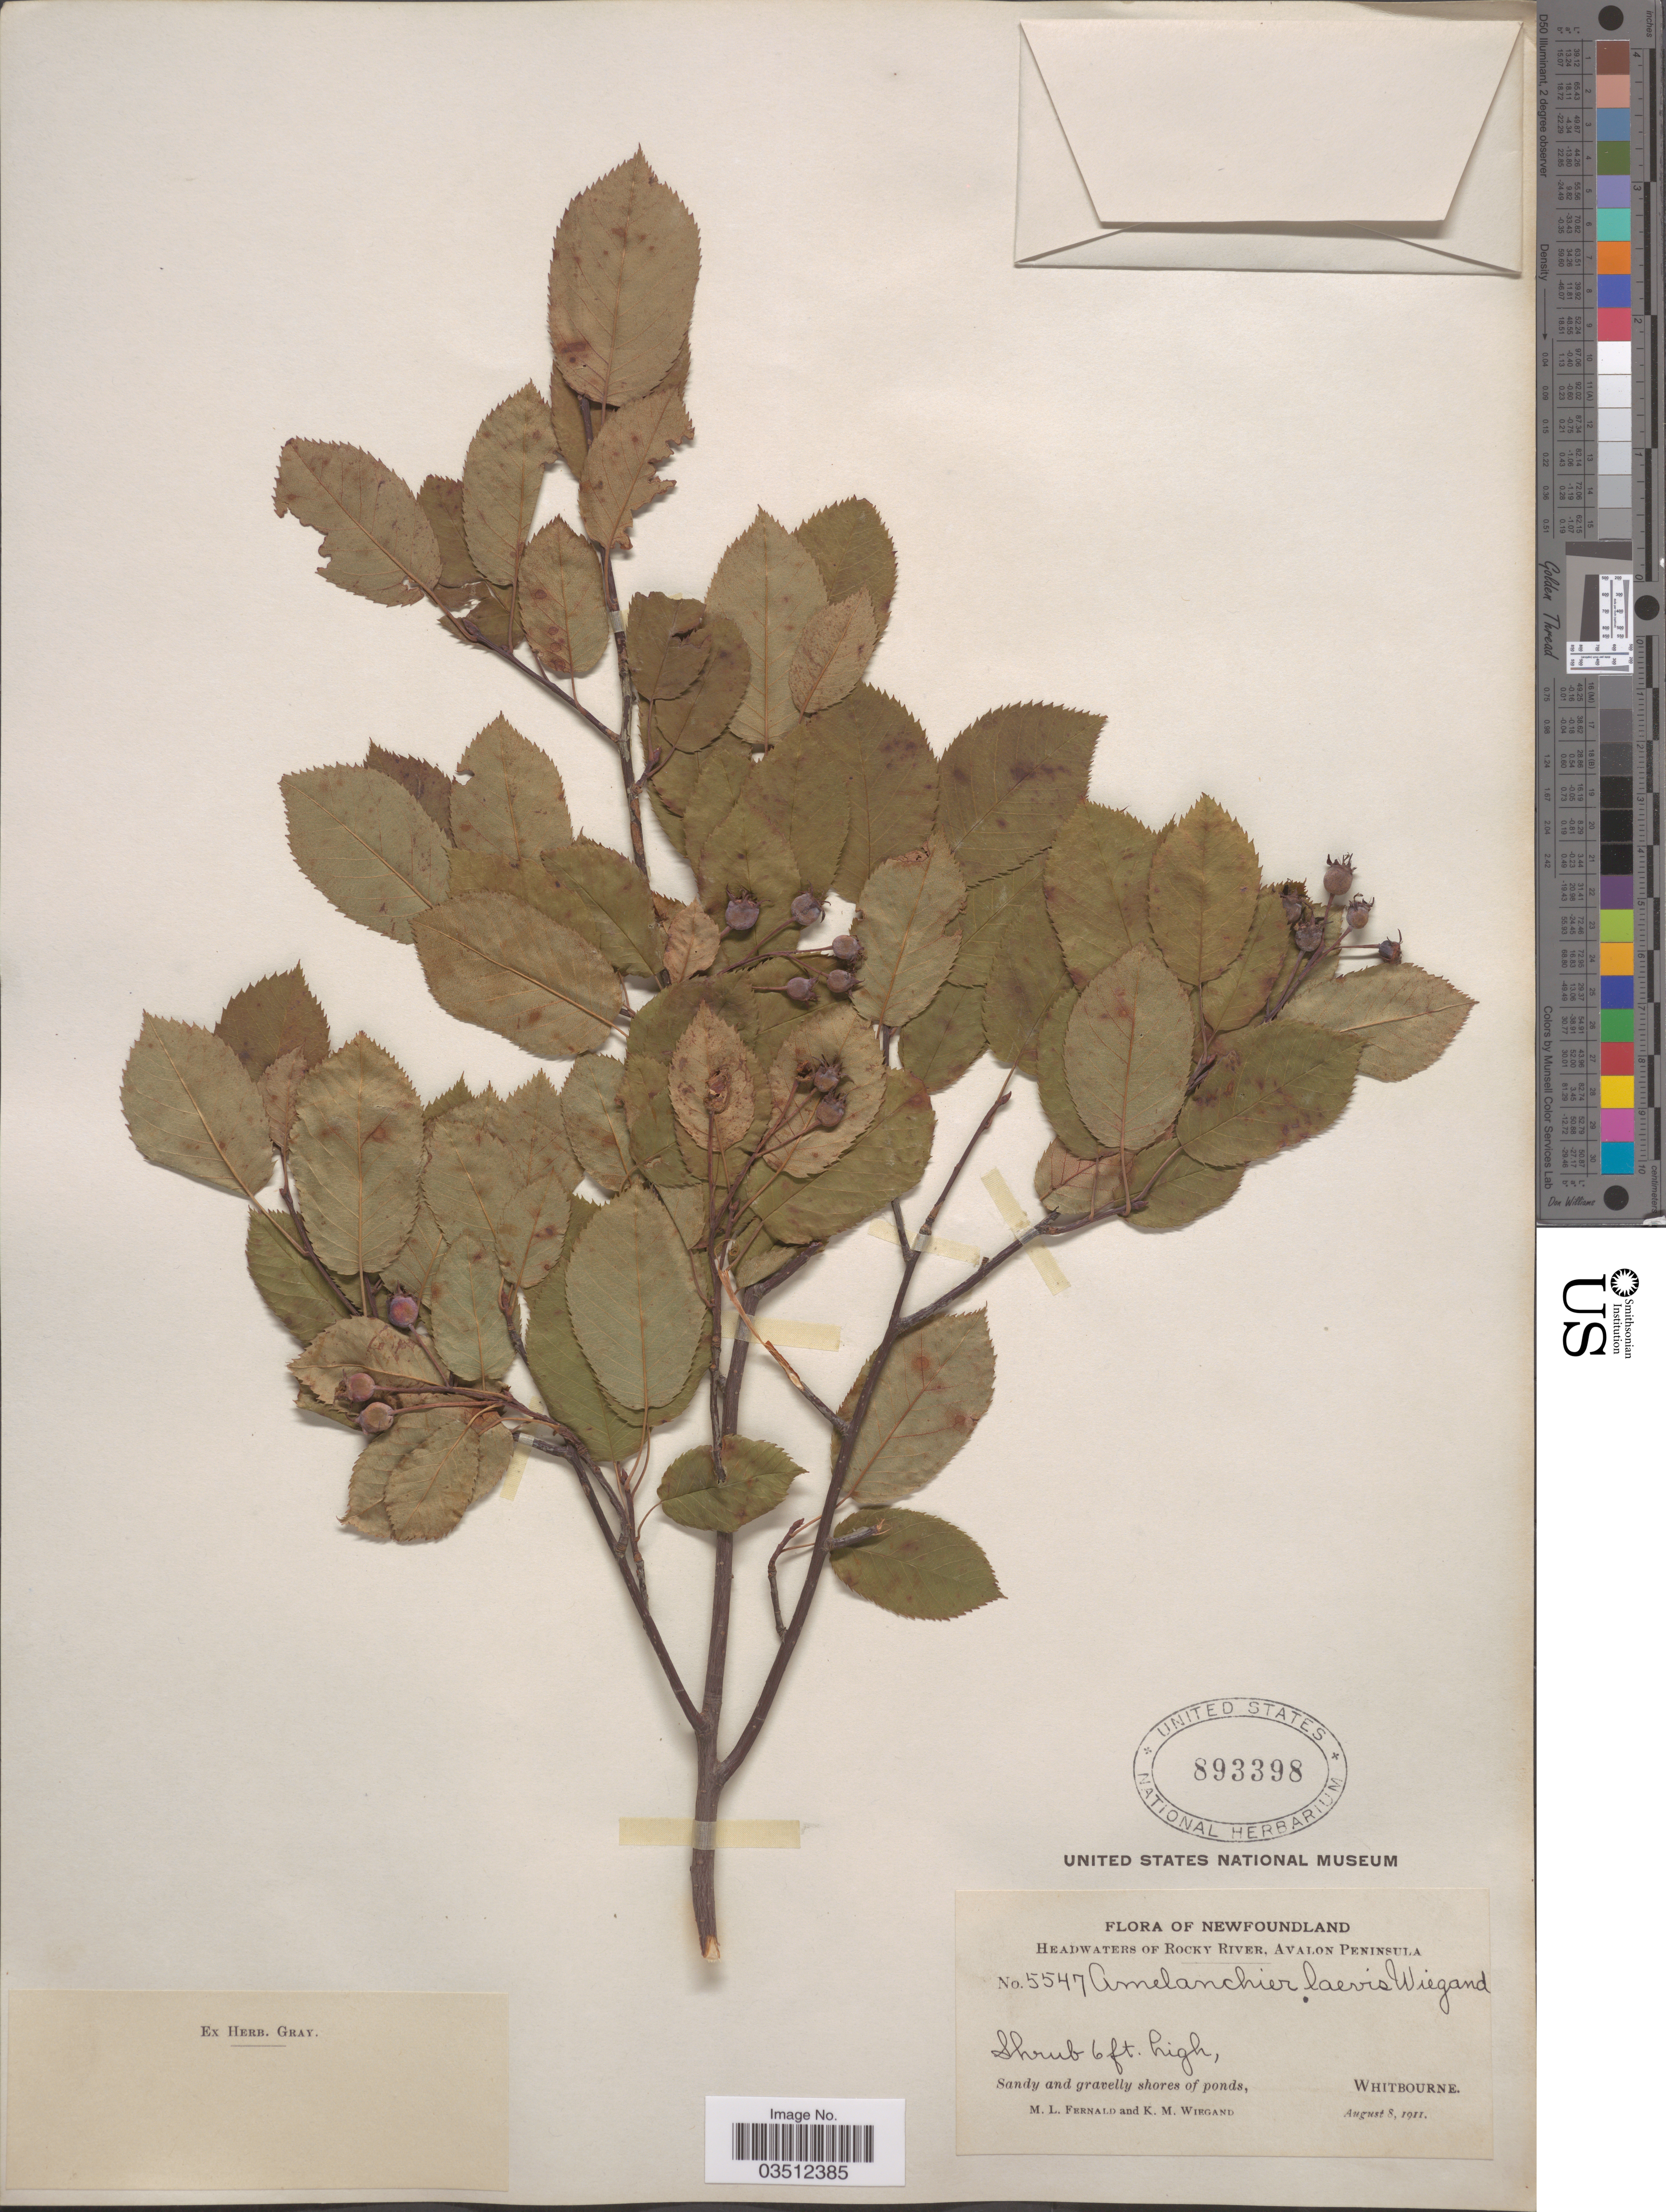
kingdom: Plantae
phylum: Tracheophyta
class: Magnoliopsida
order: Rosales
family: Rosaceae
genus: Amelanchier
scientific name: Amelanchier laevis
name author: Wiegand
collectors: M. L. Fernald & K. M. Wiegand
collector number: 5547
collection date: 1911-08-08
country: Canada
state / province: Newfoundland and Labrador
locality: Headwaters of Rocky River, Avalon Peninsula. Whitbourne.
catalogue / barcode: US 893398